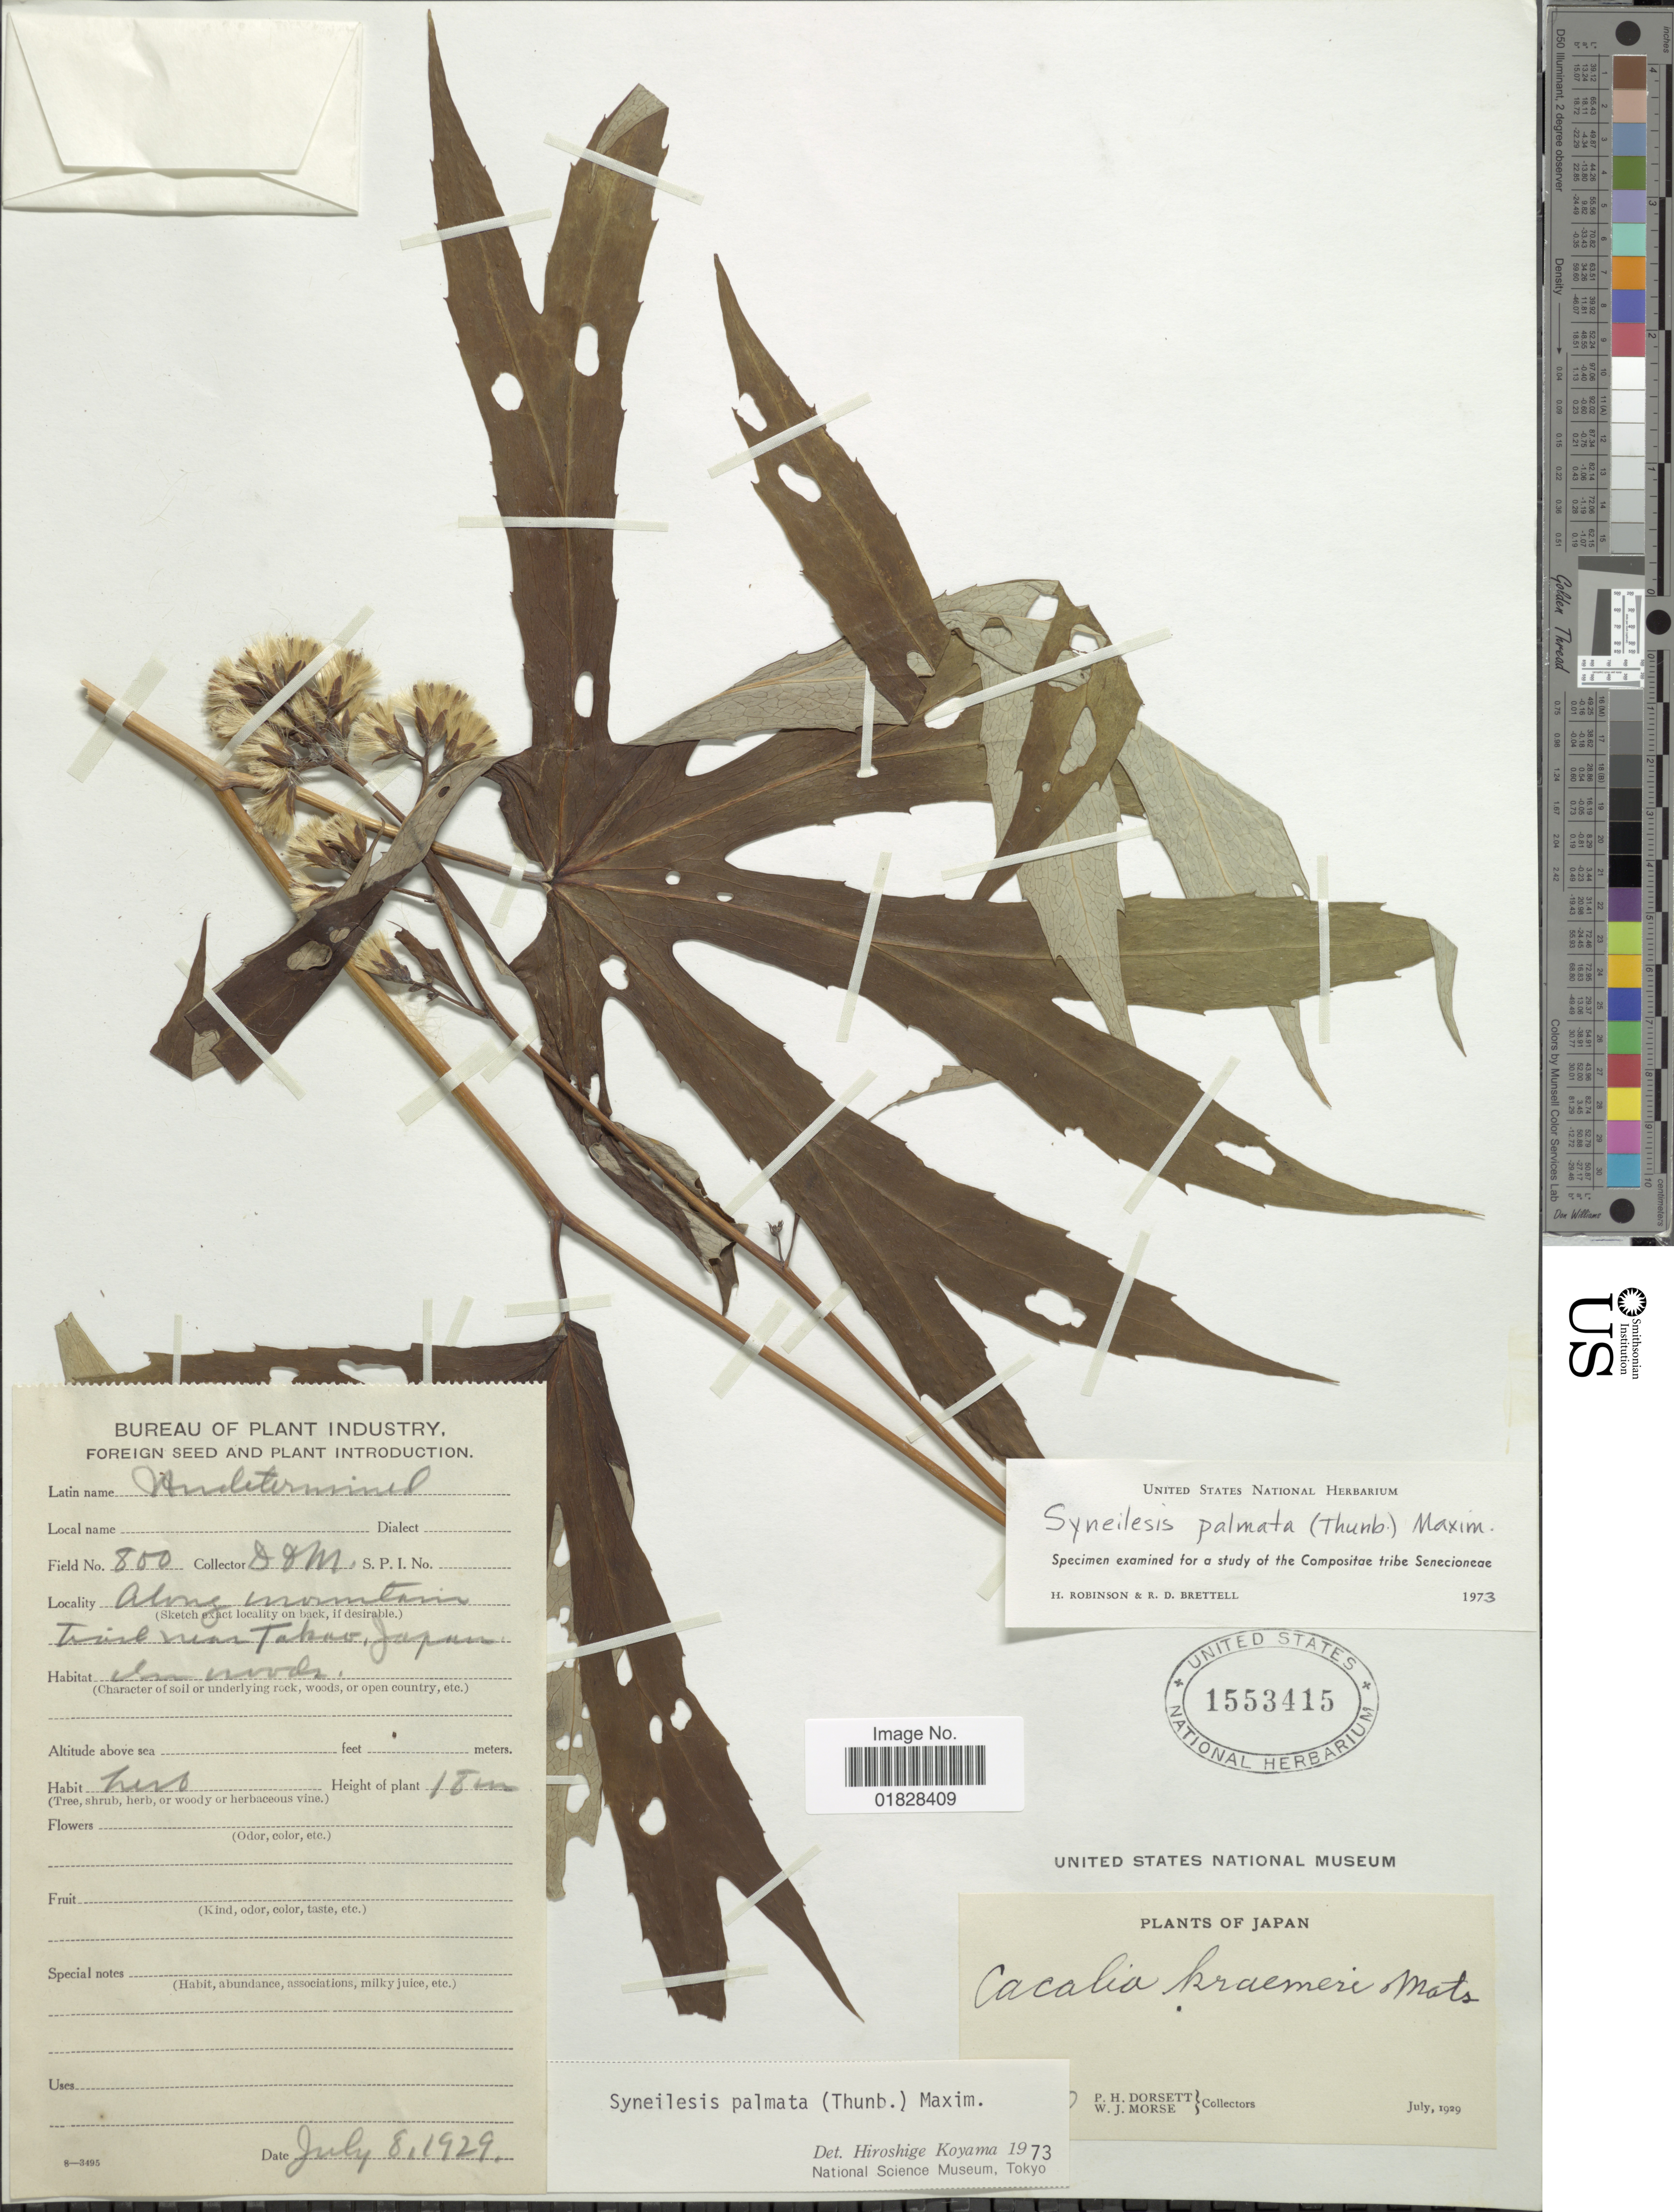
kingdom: Plantae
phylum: Tracheophyta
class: Magnoliopsida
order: Asterales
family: Asteraceae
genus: Syneilesis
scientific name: Syneilesis palmata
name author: (Thunb.) Maxim.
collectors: P. H. Dorsett & W. J. Morse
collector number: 800?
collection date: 1929-07-08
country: Japan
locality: Along mountain, Trail near Takao, Japan.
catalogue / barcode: US 1553415